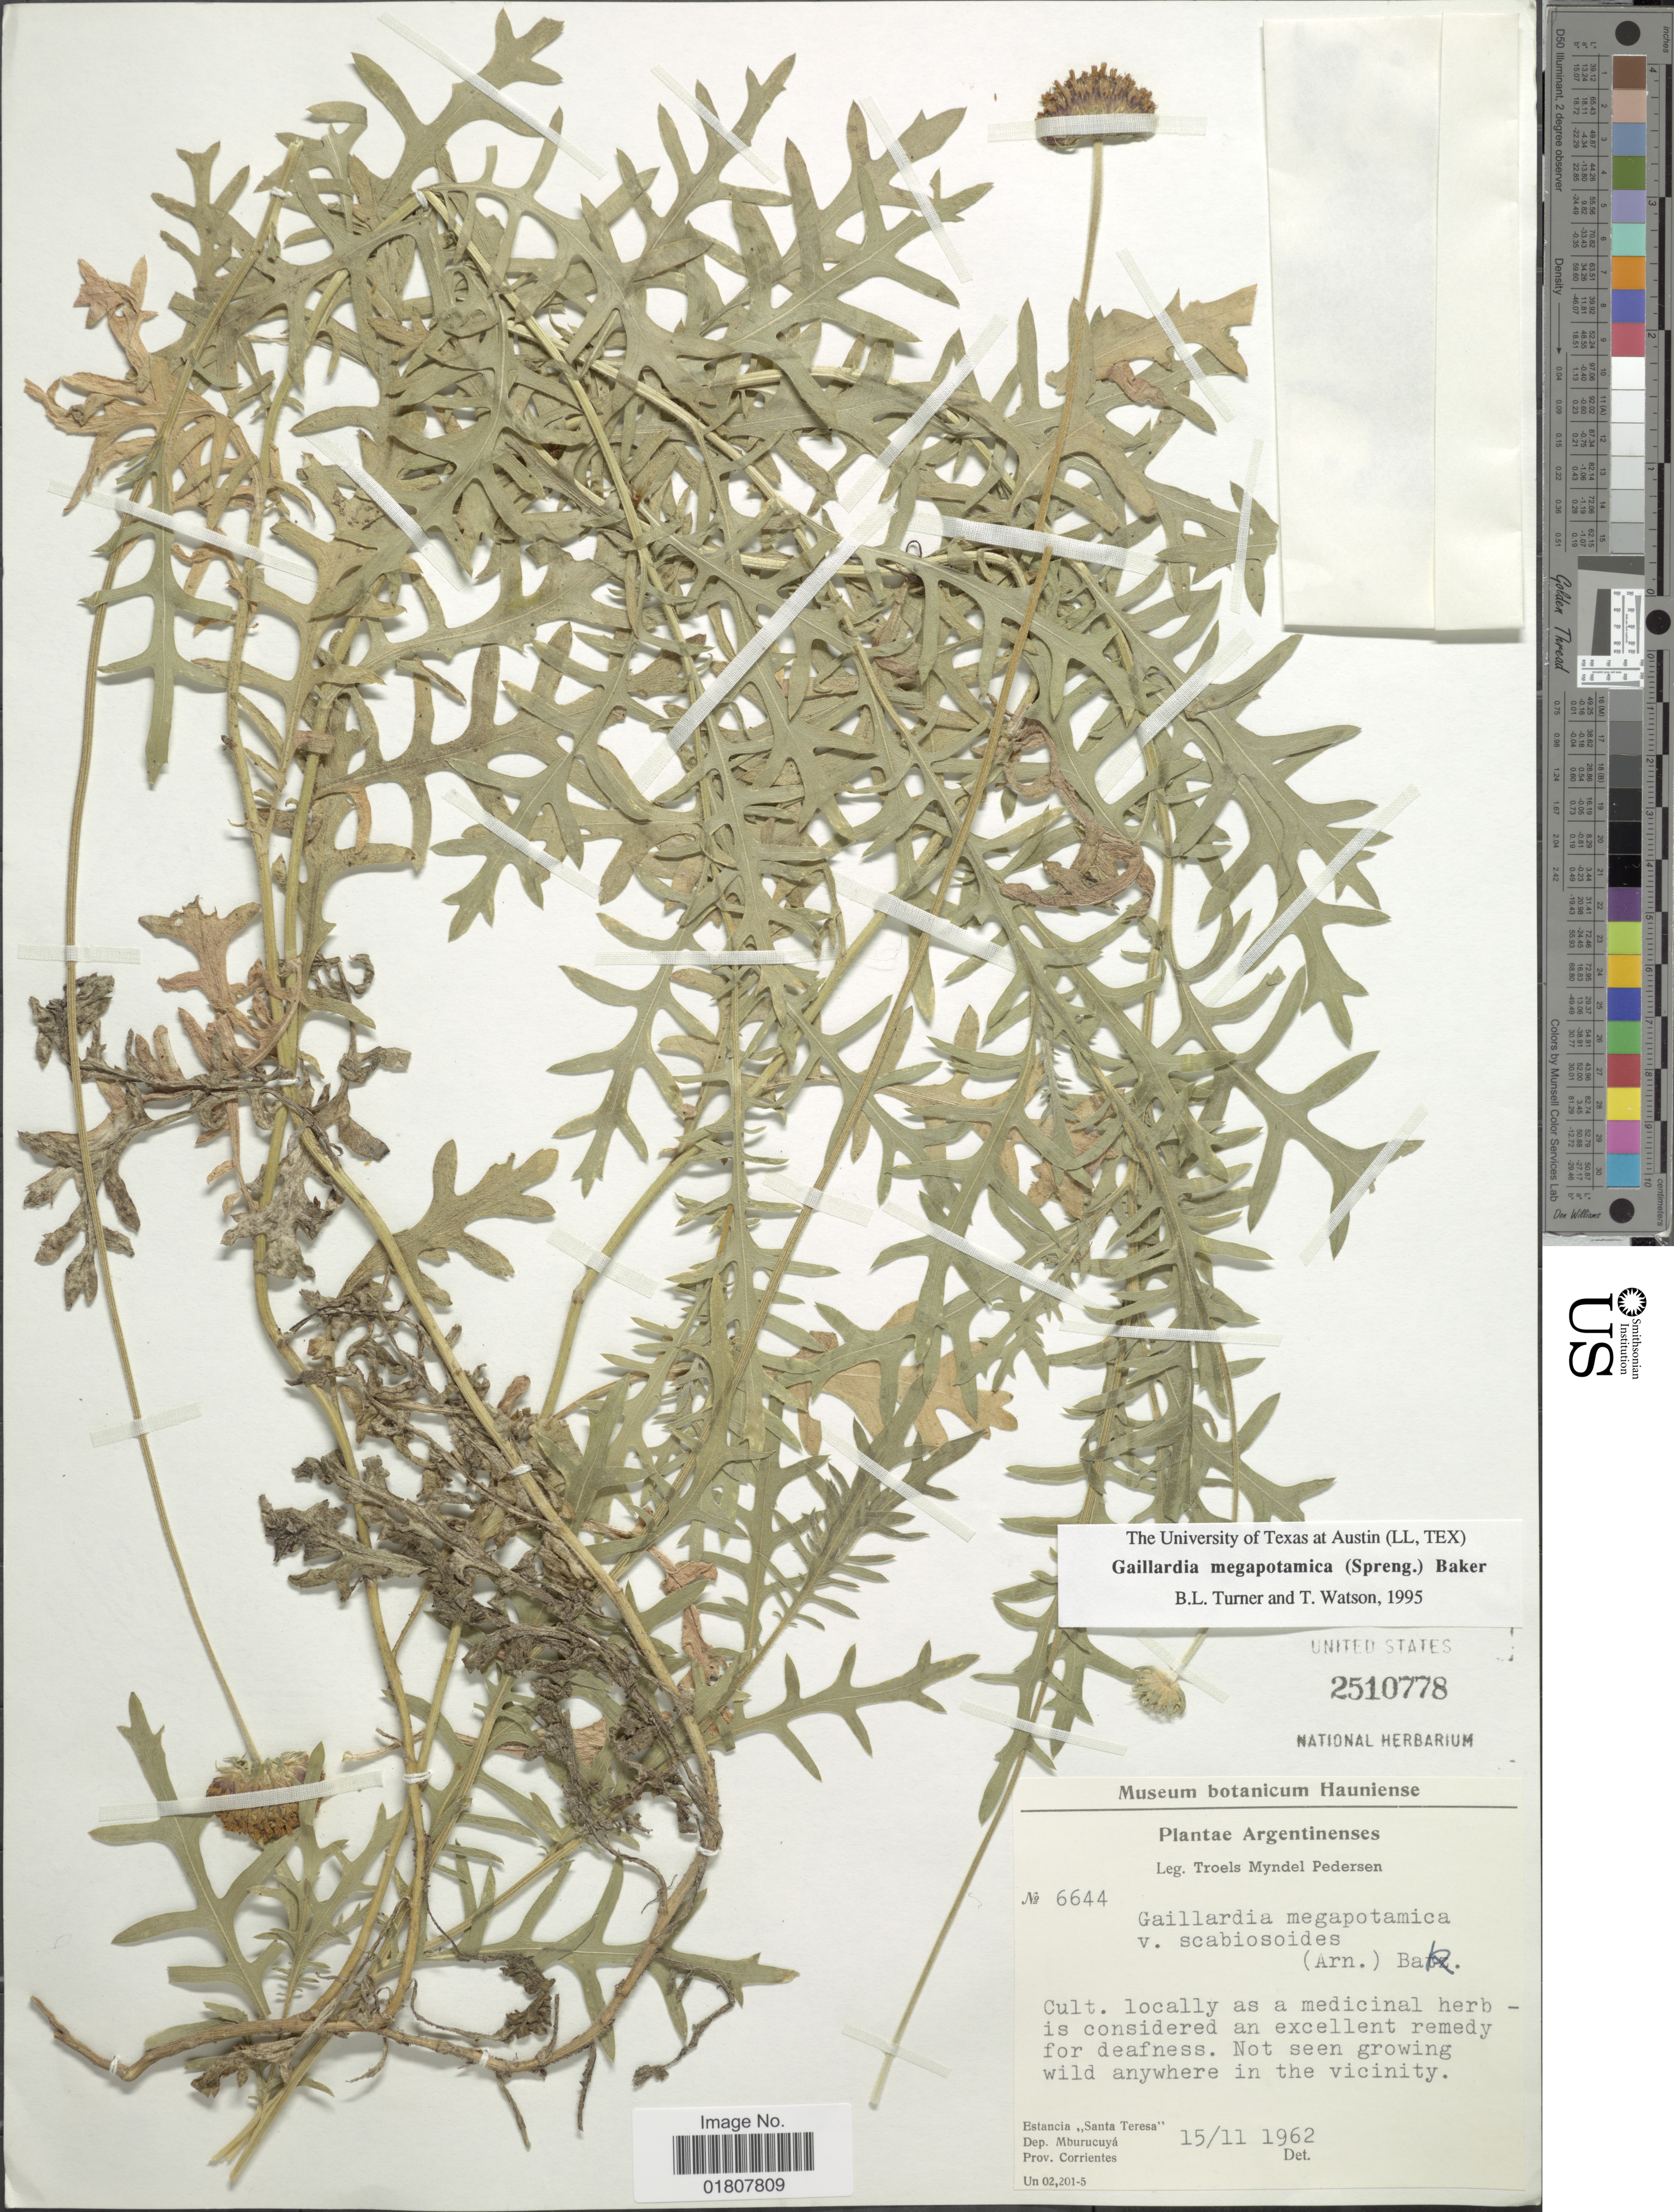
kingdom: Plantae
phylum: Tracheophyta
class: Magnoliopsida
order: Asterales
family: Asteraceae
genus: Gaillardia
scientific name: Gaillardia megapotamica var. radiata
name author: Baker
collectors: T. Pederson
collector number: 6644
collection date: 1962-11-15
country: Argentina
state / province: Corrientes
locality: Estancia Santa Teresa, Dep. Mburucuya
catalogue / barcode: US 2510778